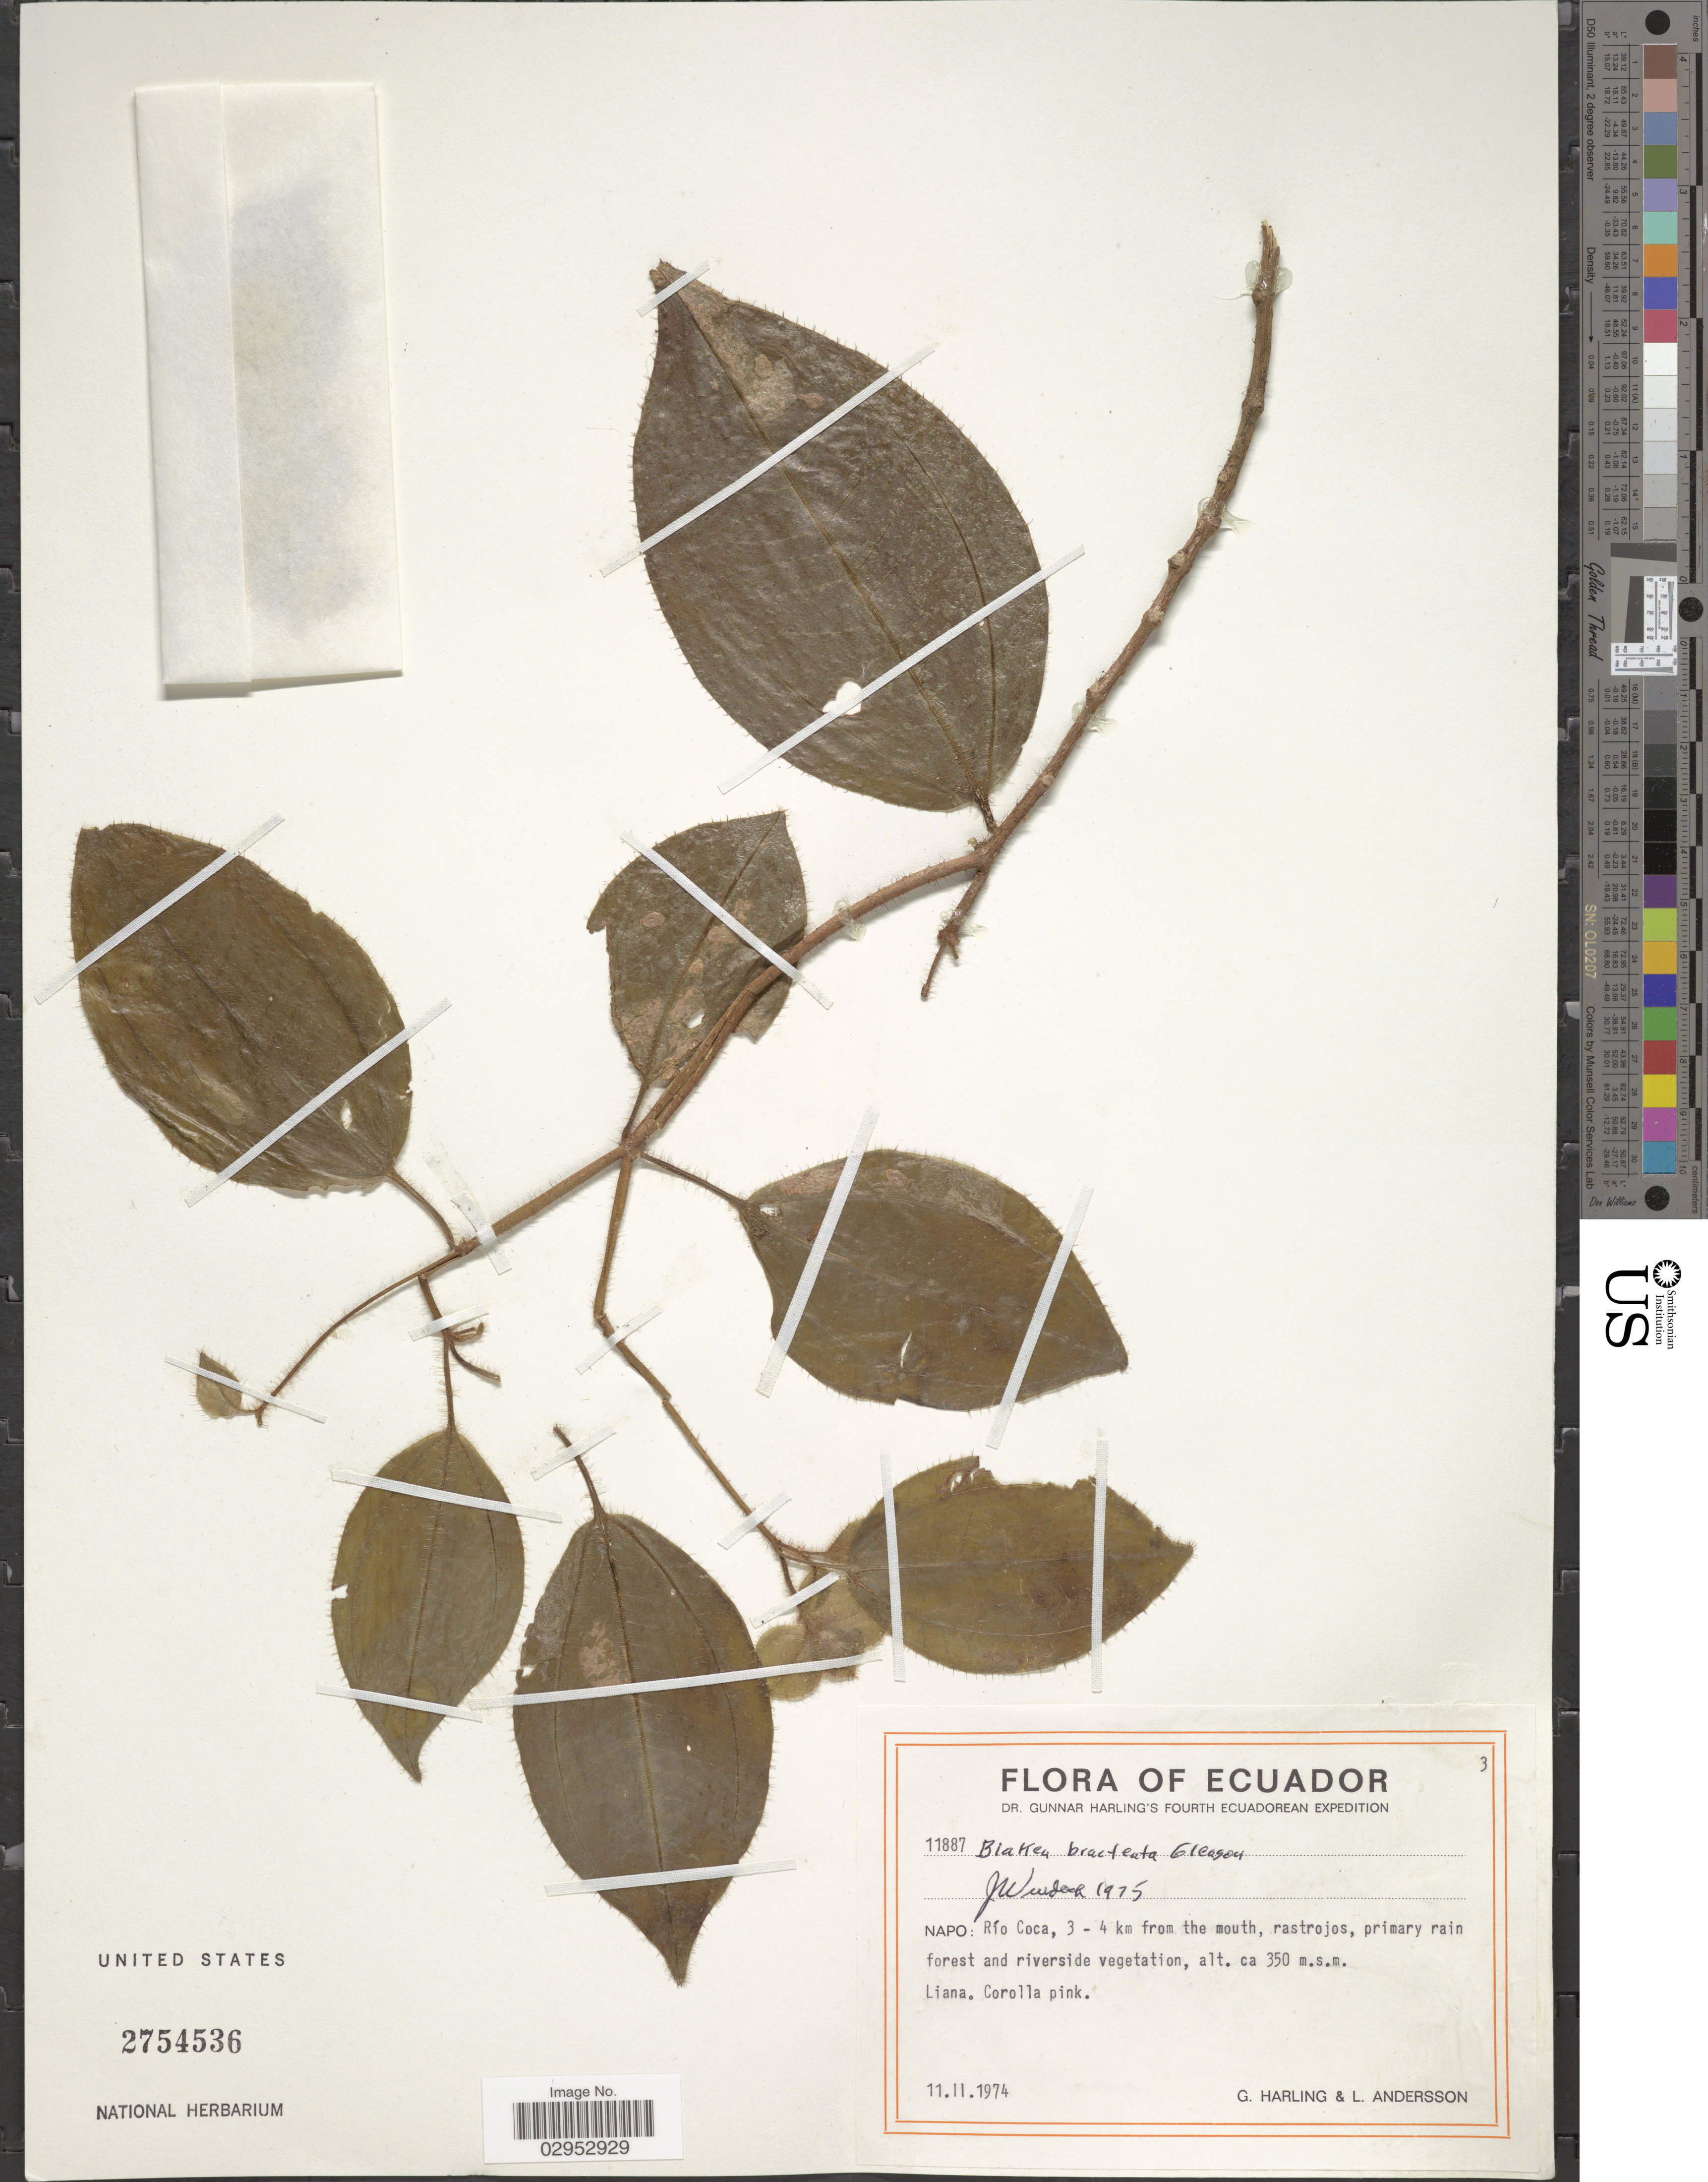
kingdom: Plantae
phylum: Tracheophyta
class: Magnoliopsida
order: Myrtales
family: Melastomataceae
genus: Blakea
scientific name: Blakea bracteata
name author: Gleason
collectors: G. Harling & L. Andersson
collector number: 11887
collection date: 1974-02-11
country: Ecuador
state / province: Napo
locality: Río Coca, 3 - 4 km from the mouth, rastrojos.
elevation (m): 350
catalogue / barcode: US 2754536